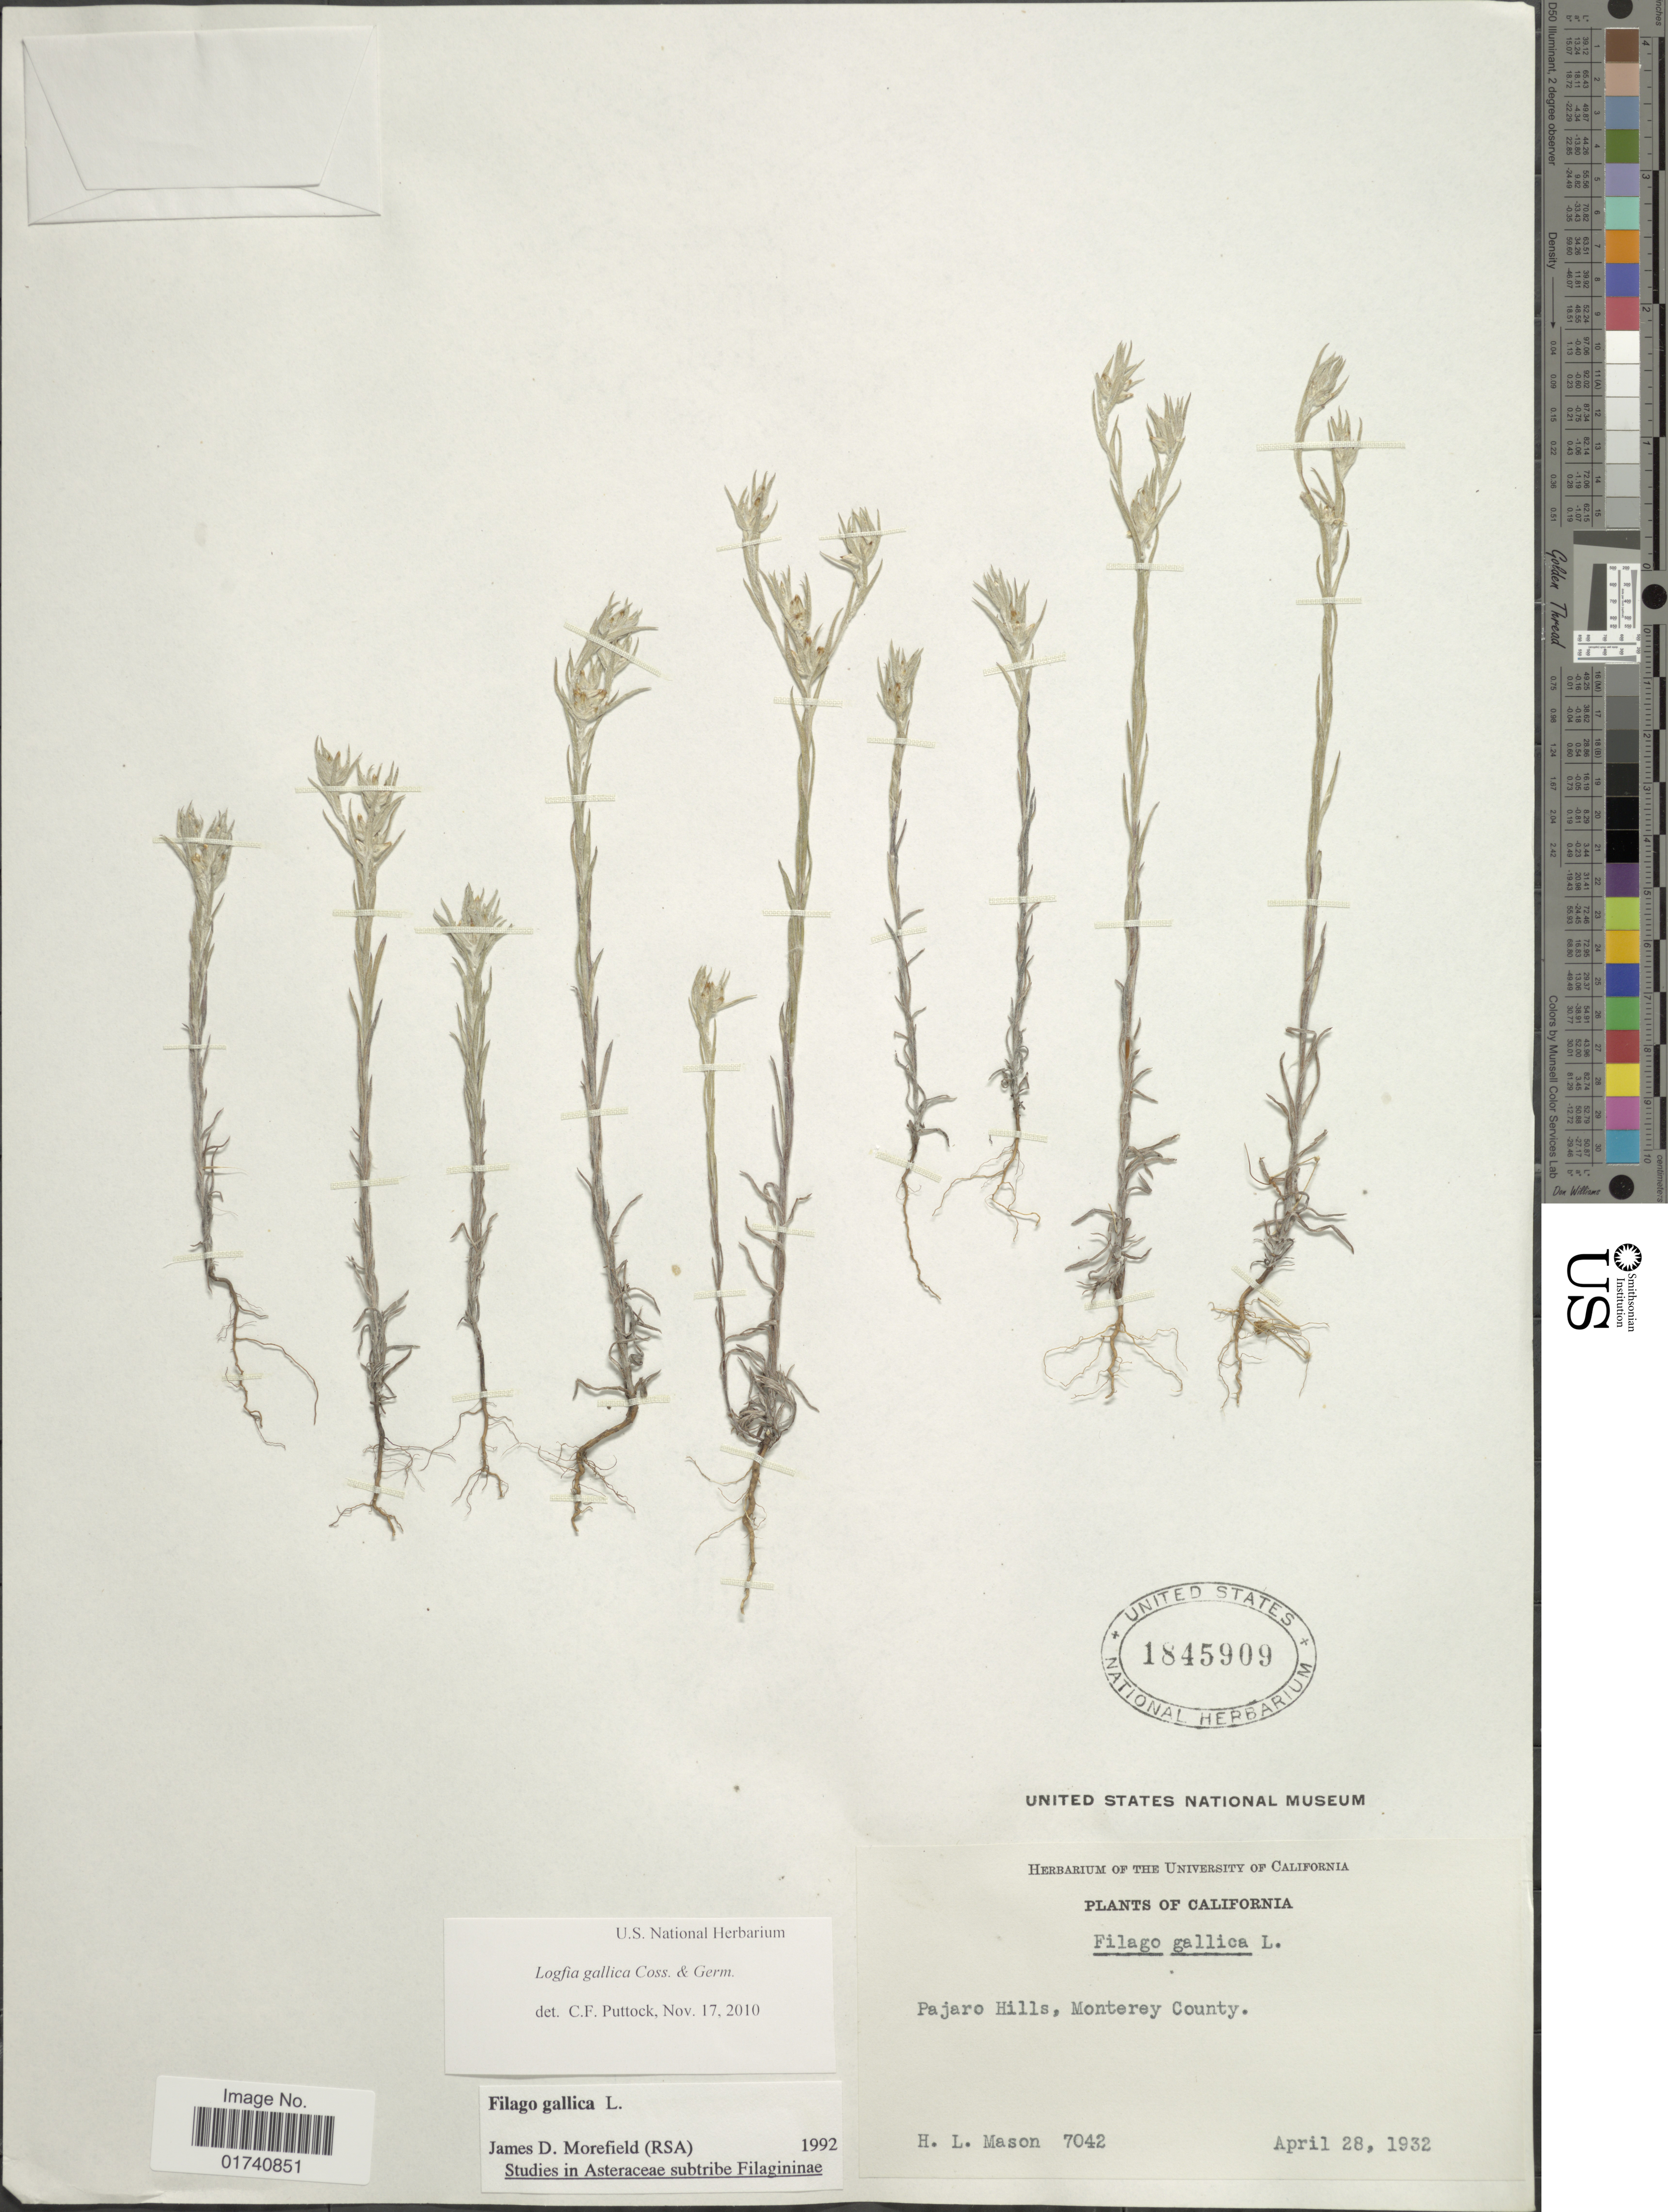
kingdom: Plantae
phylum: Tracheophyta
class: Magnoliopsida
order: Asterales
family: Asteraceae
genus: Logfia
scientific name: Logfia gallica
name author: (L.) Coss. & Germ.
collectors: H. L. Mason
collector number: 7042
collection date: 1932-04-28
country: United States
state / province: California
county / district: Monterey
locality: Pajaro Hills, Monterey County.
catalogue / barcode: US 1845909